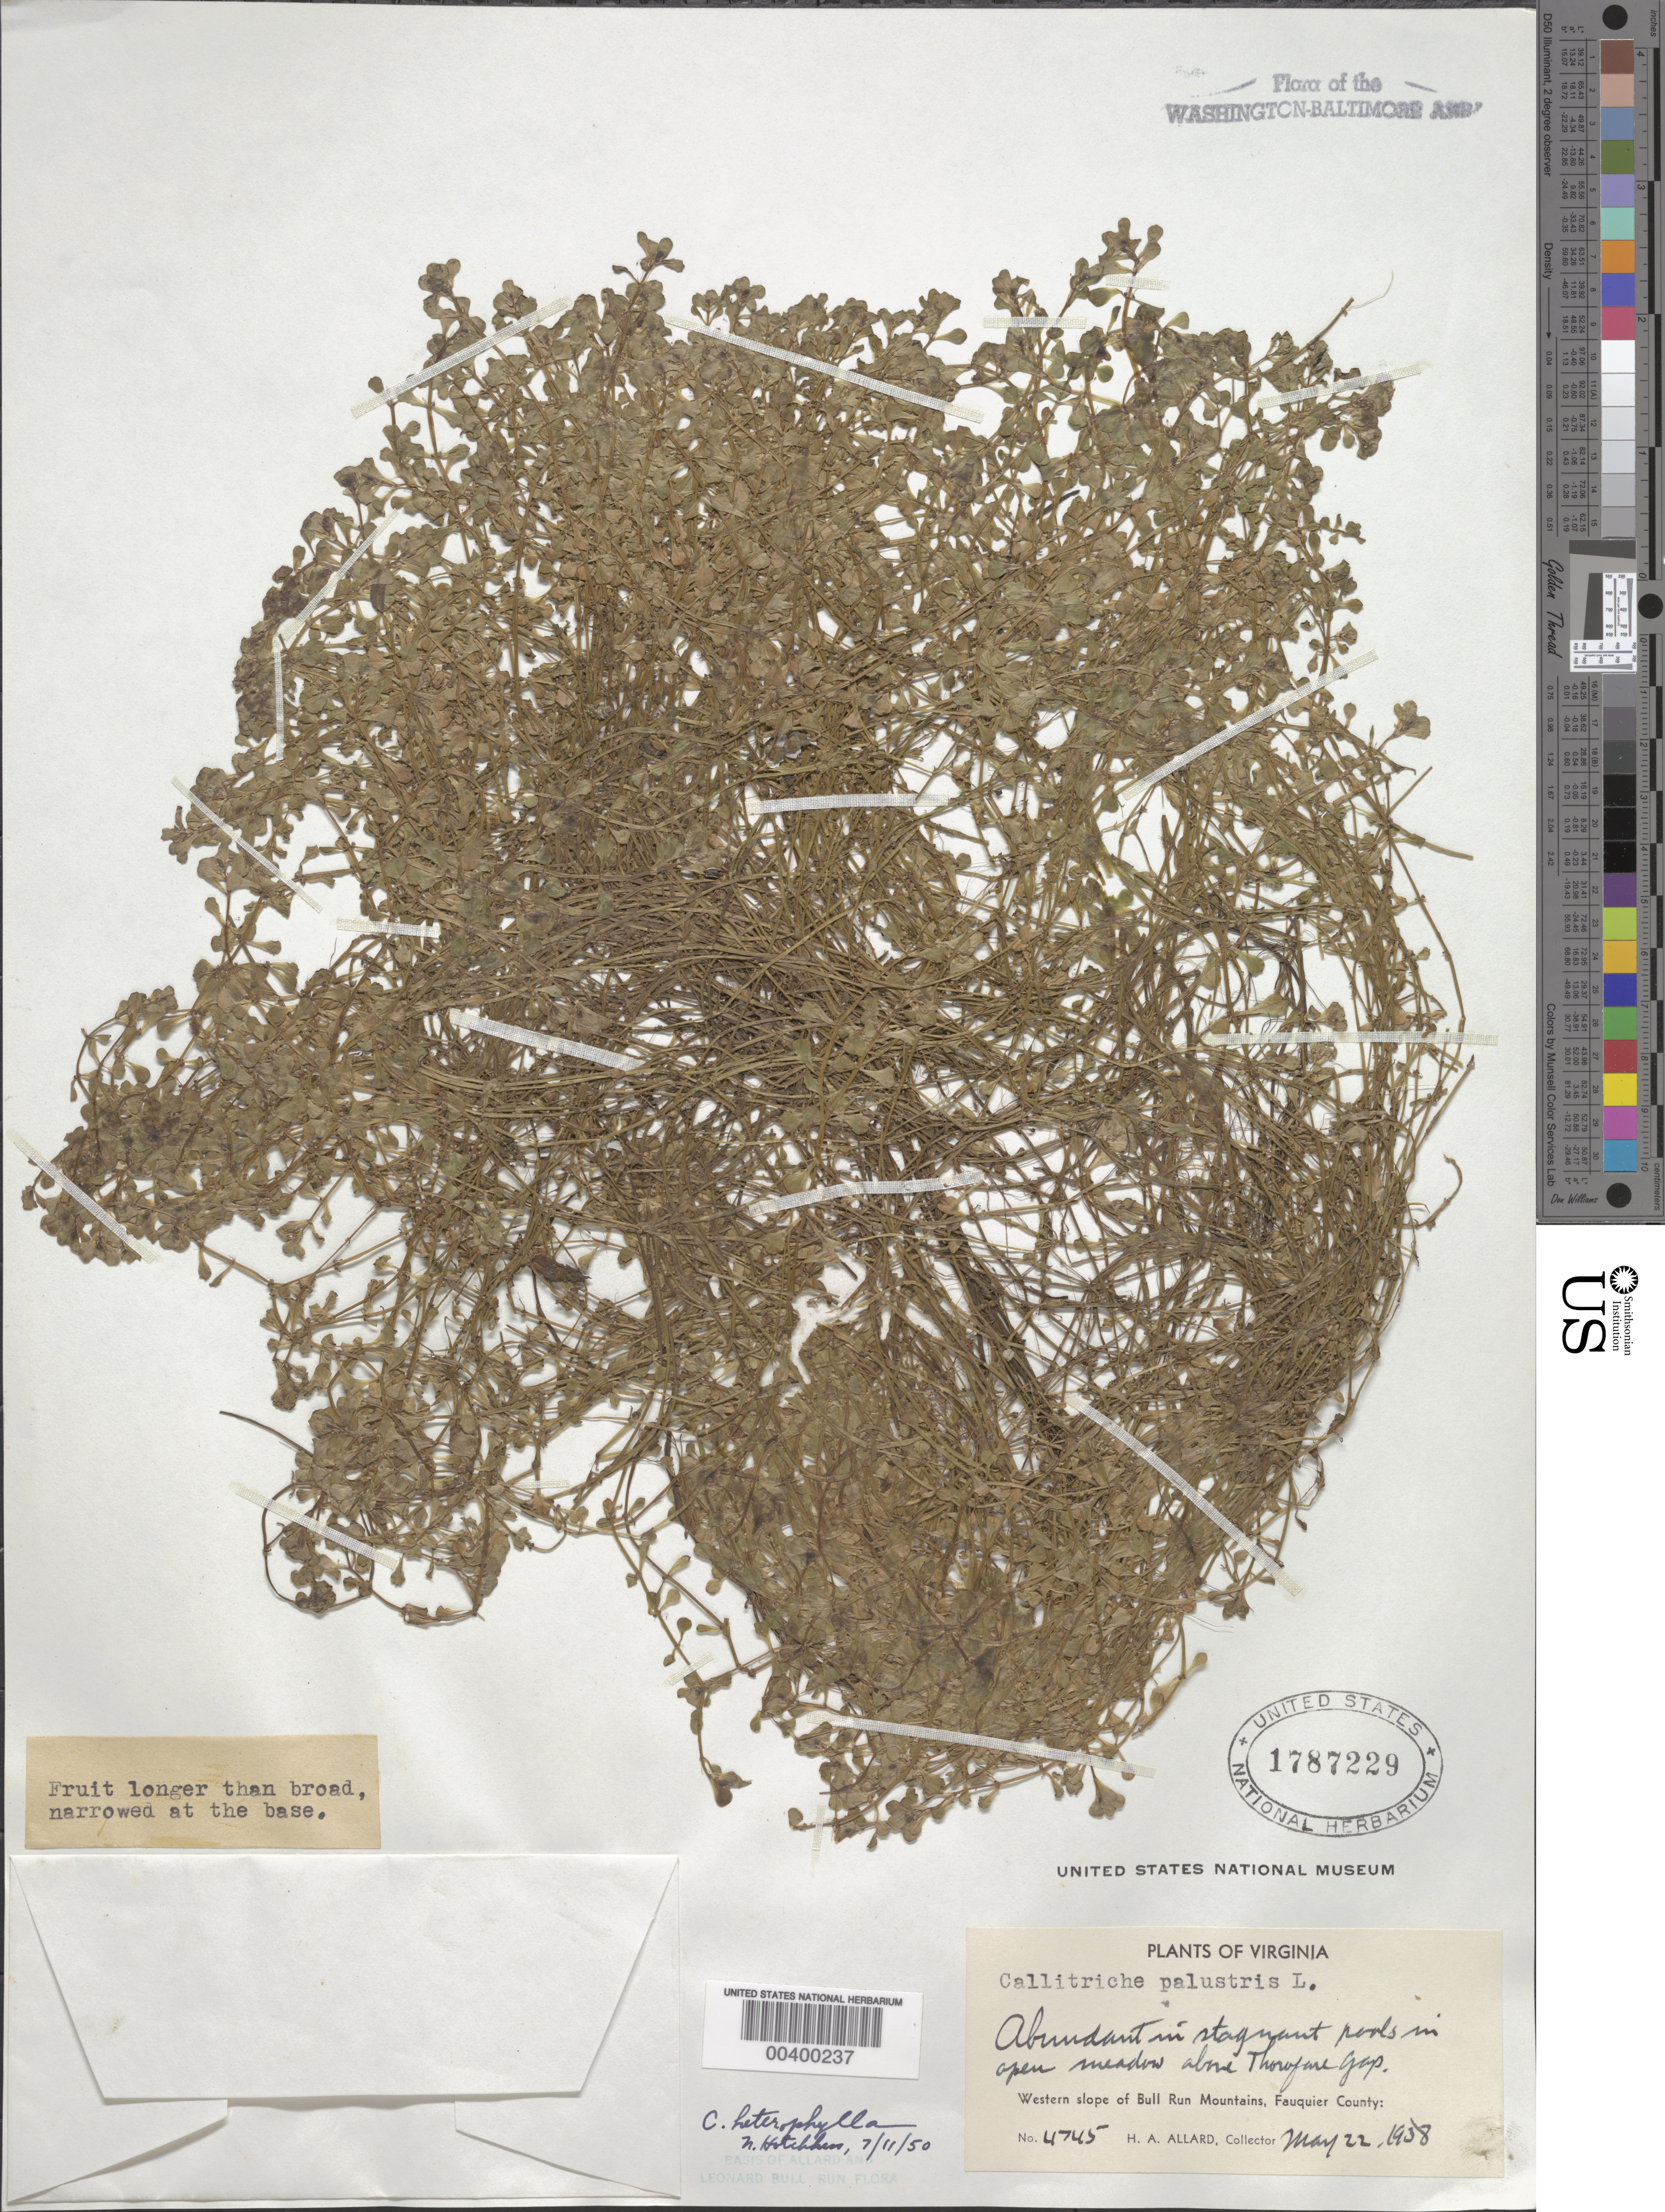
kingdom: Plantae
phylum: Tracheophyta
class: Magnoliopsida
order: Lamiales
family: Plantaginaceae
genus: Callitriche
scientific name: Callitriche heterophylla Pursh emend. Darby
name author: Pursh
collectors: H. A. Allard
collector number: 4745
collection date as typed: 22 May 1938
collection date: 1938-05-22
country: United States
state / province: Virginia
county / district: Fauquier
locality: Above Thorofare Gap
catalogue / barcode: US 1787229